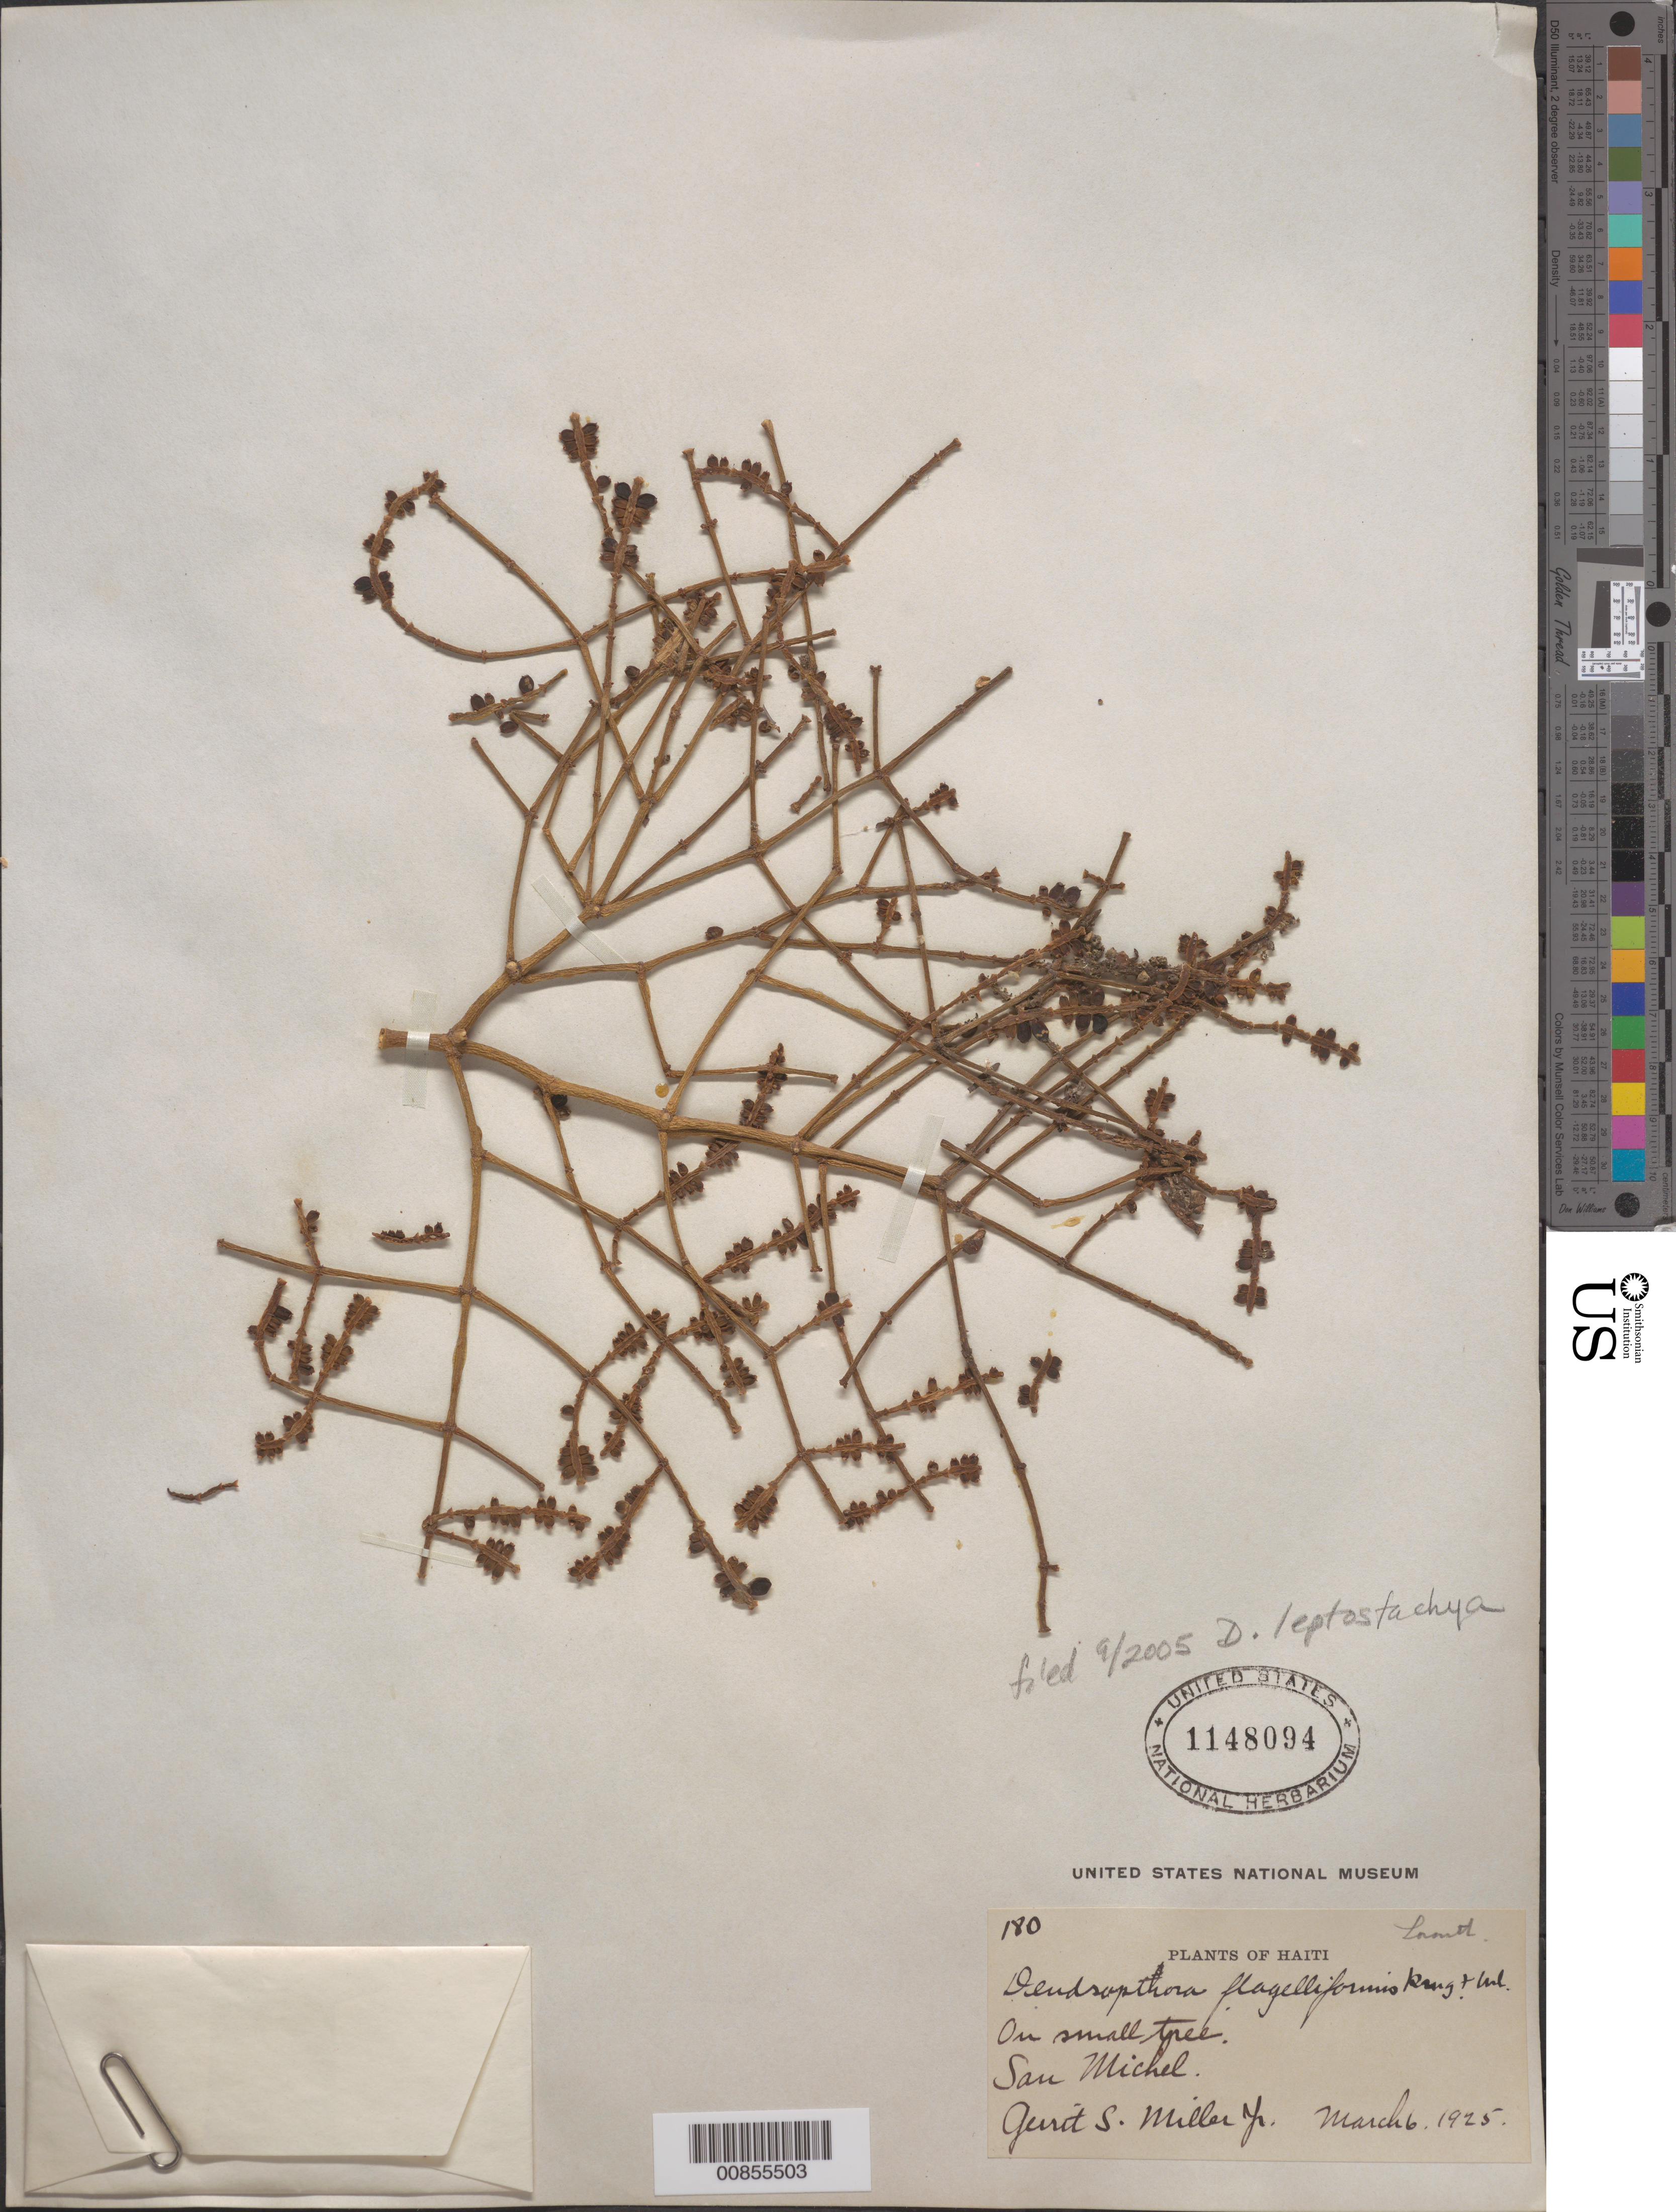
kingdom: Plantae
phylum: Tracheophyta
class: Magnoliopsida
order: Santalales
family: Viscaceae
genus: Dendrophthora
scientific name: Dendrophthora flagelliformis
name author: (Lam.) Krug & Urb.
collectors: G. S. Miller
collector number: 180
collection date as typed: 06 Mar 1925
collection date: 1925-03-06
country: Haiti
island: Hispaniola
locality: San Michel.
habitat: On small tree.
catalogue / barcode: US 1148094